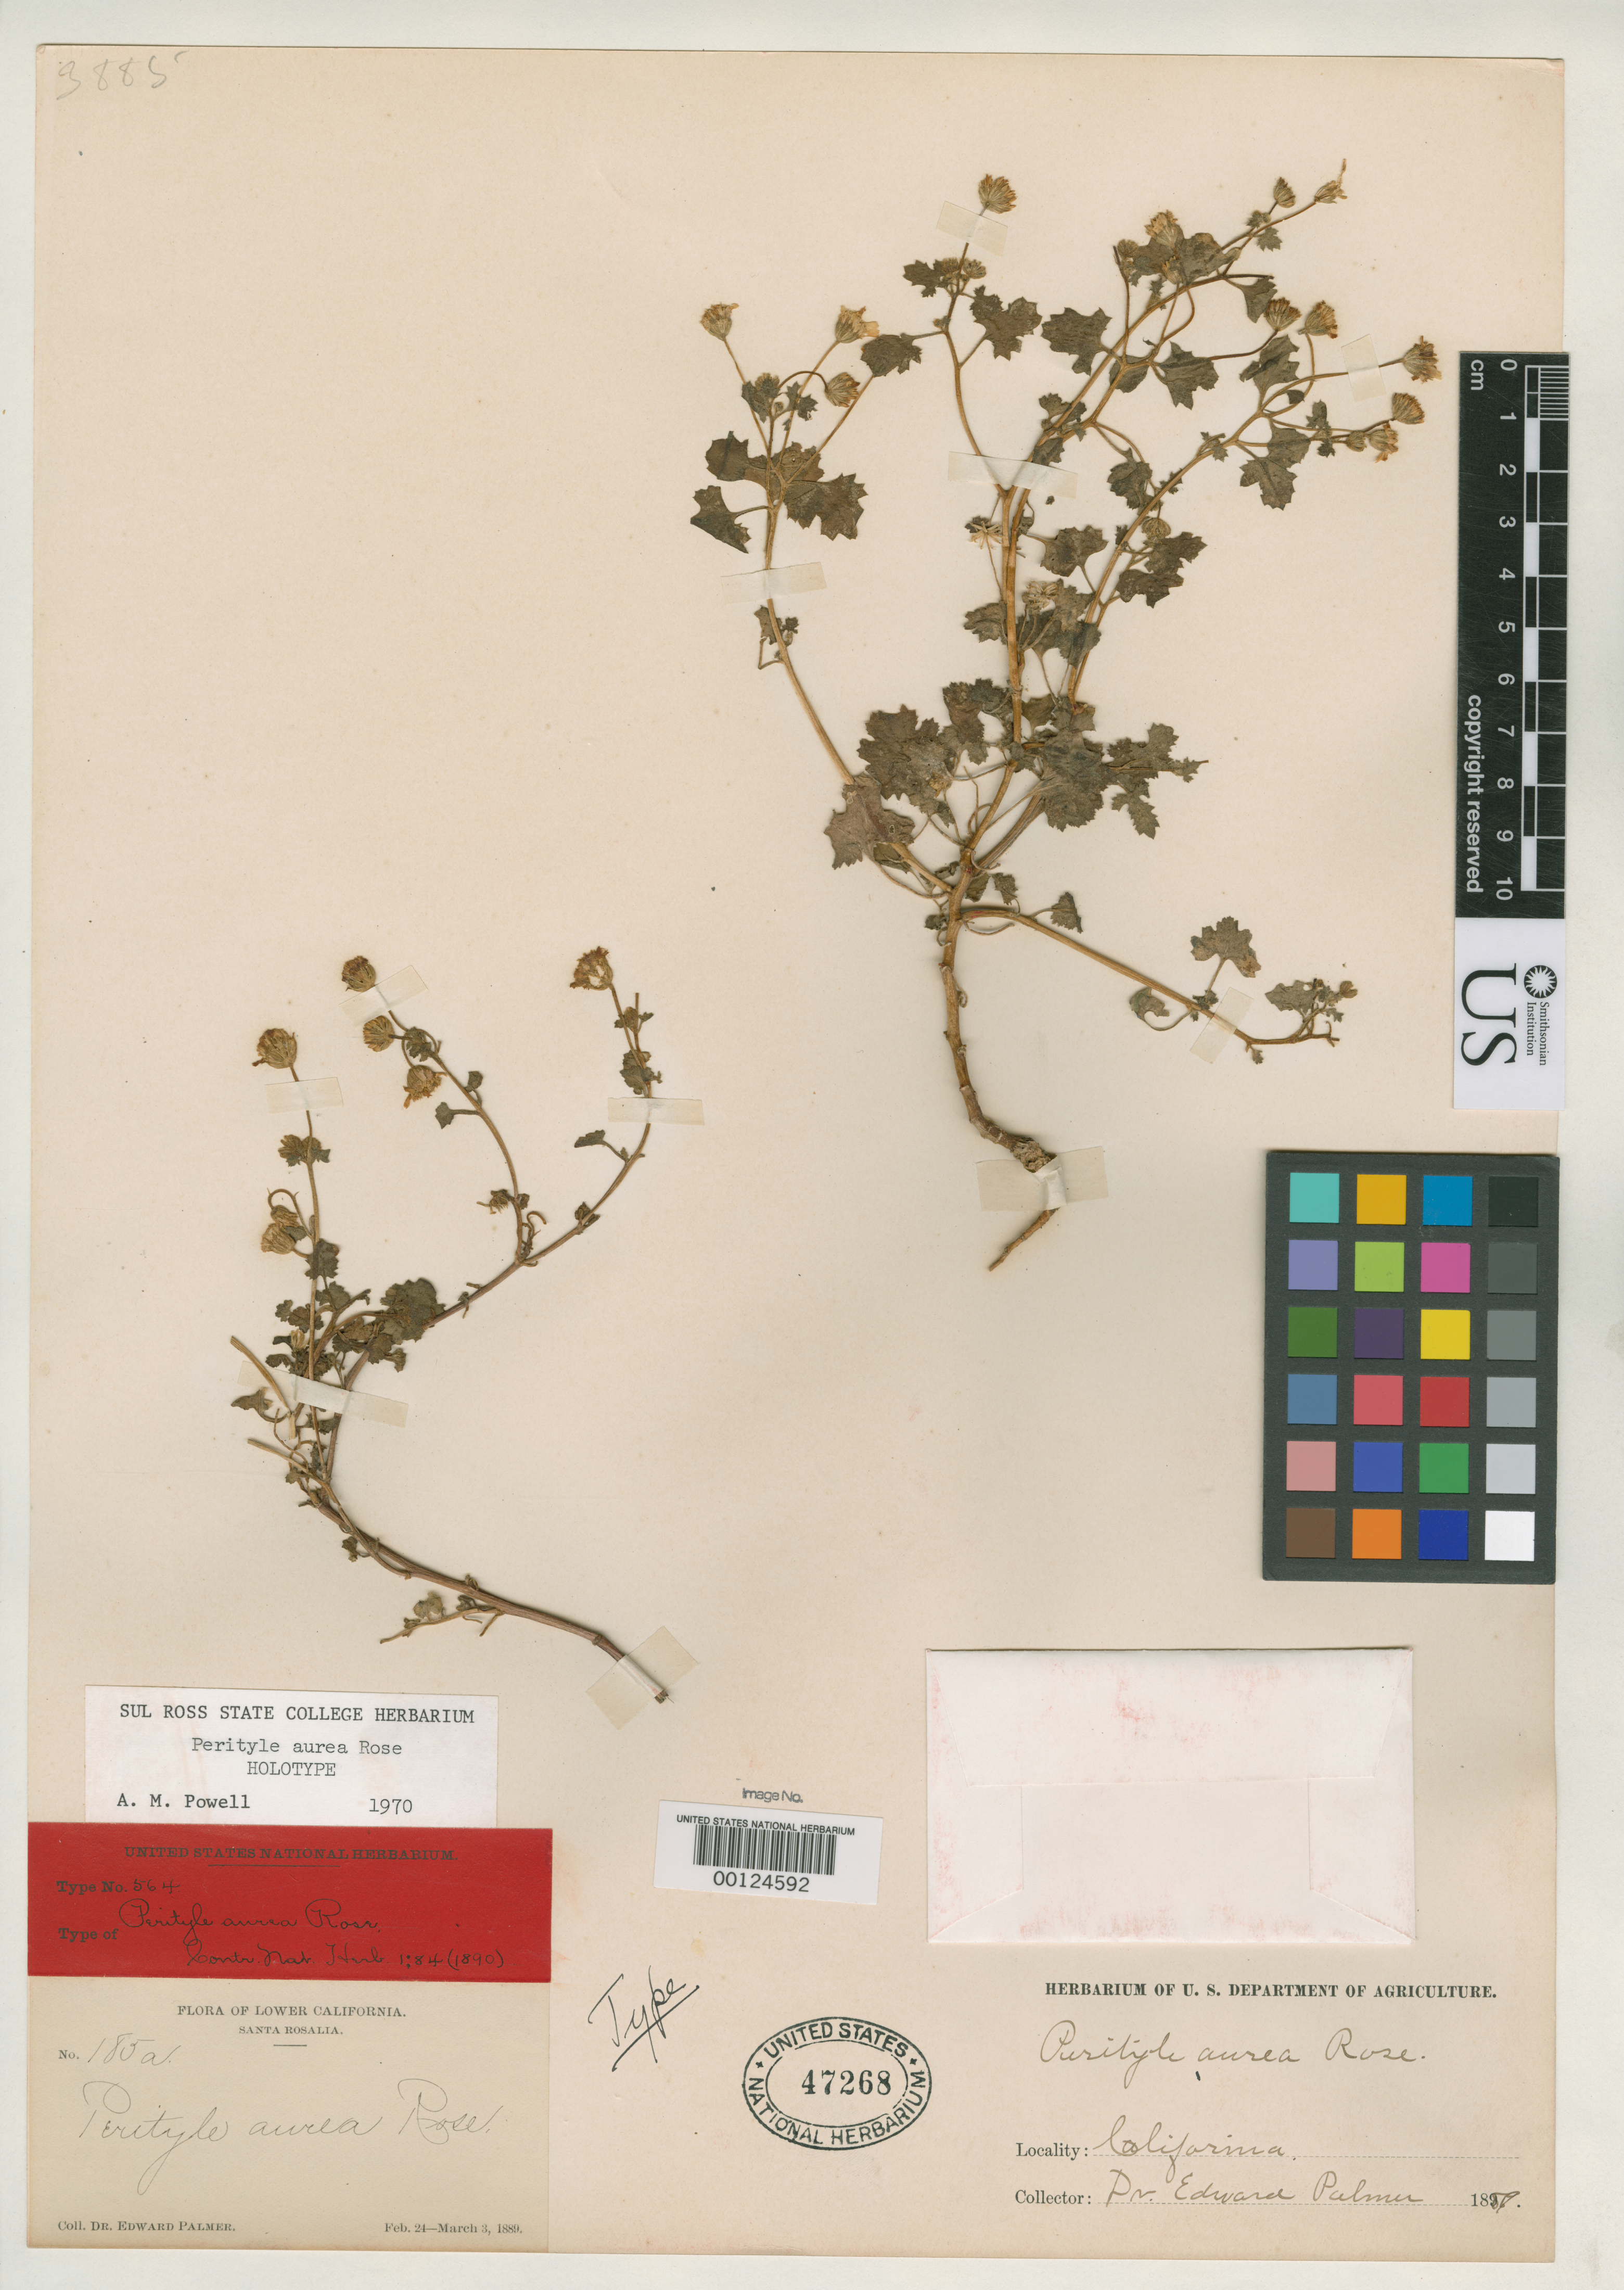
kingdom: Plantae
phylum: Tracheophyta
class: Magnoliopsida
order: Asterales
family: Asteraceae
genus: Perityle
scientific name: Perityle aurea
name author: Rose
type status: Holotype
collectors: E. Palmer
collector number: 185 A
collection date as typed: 24 Feb 1889 to 03 Mar 1889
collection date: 1889-02-24/1889-03-03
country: Mexico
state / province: Baja California Sur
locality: Santa Rosalia.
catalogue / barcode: US 47268